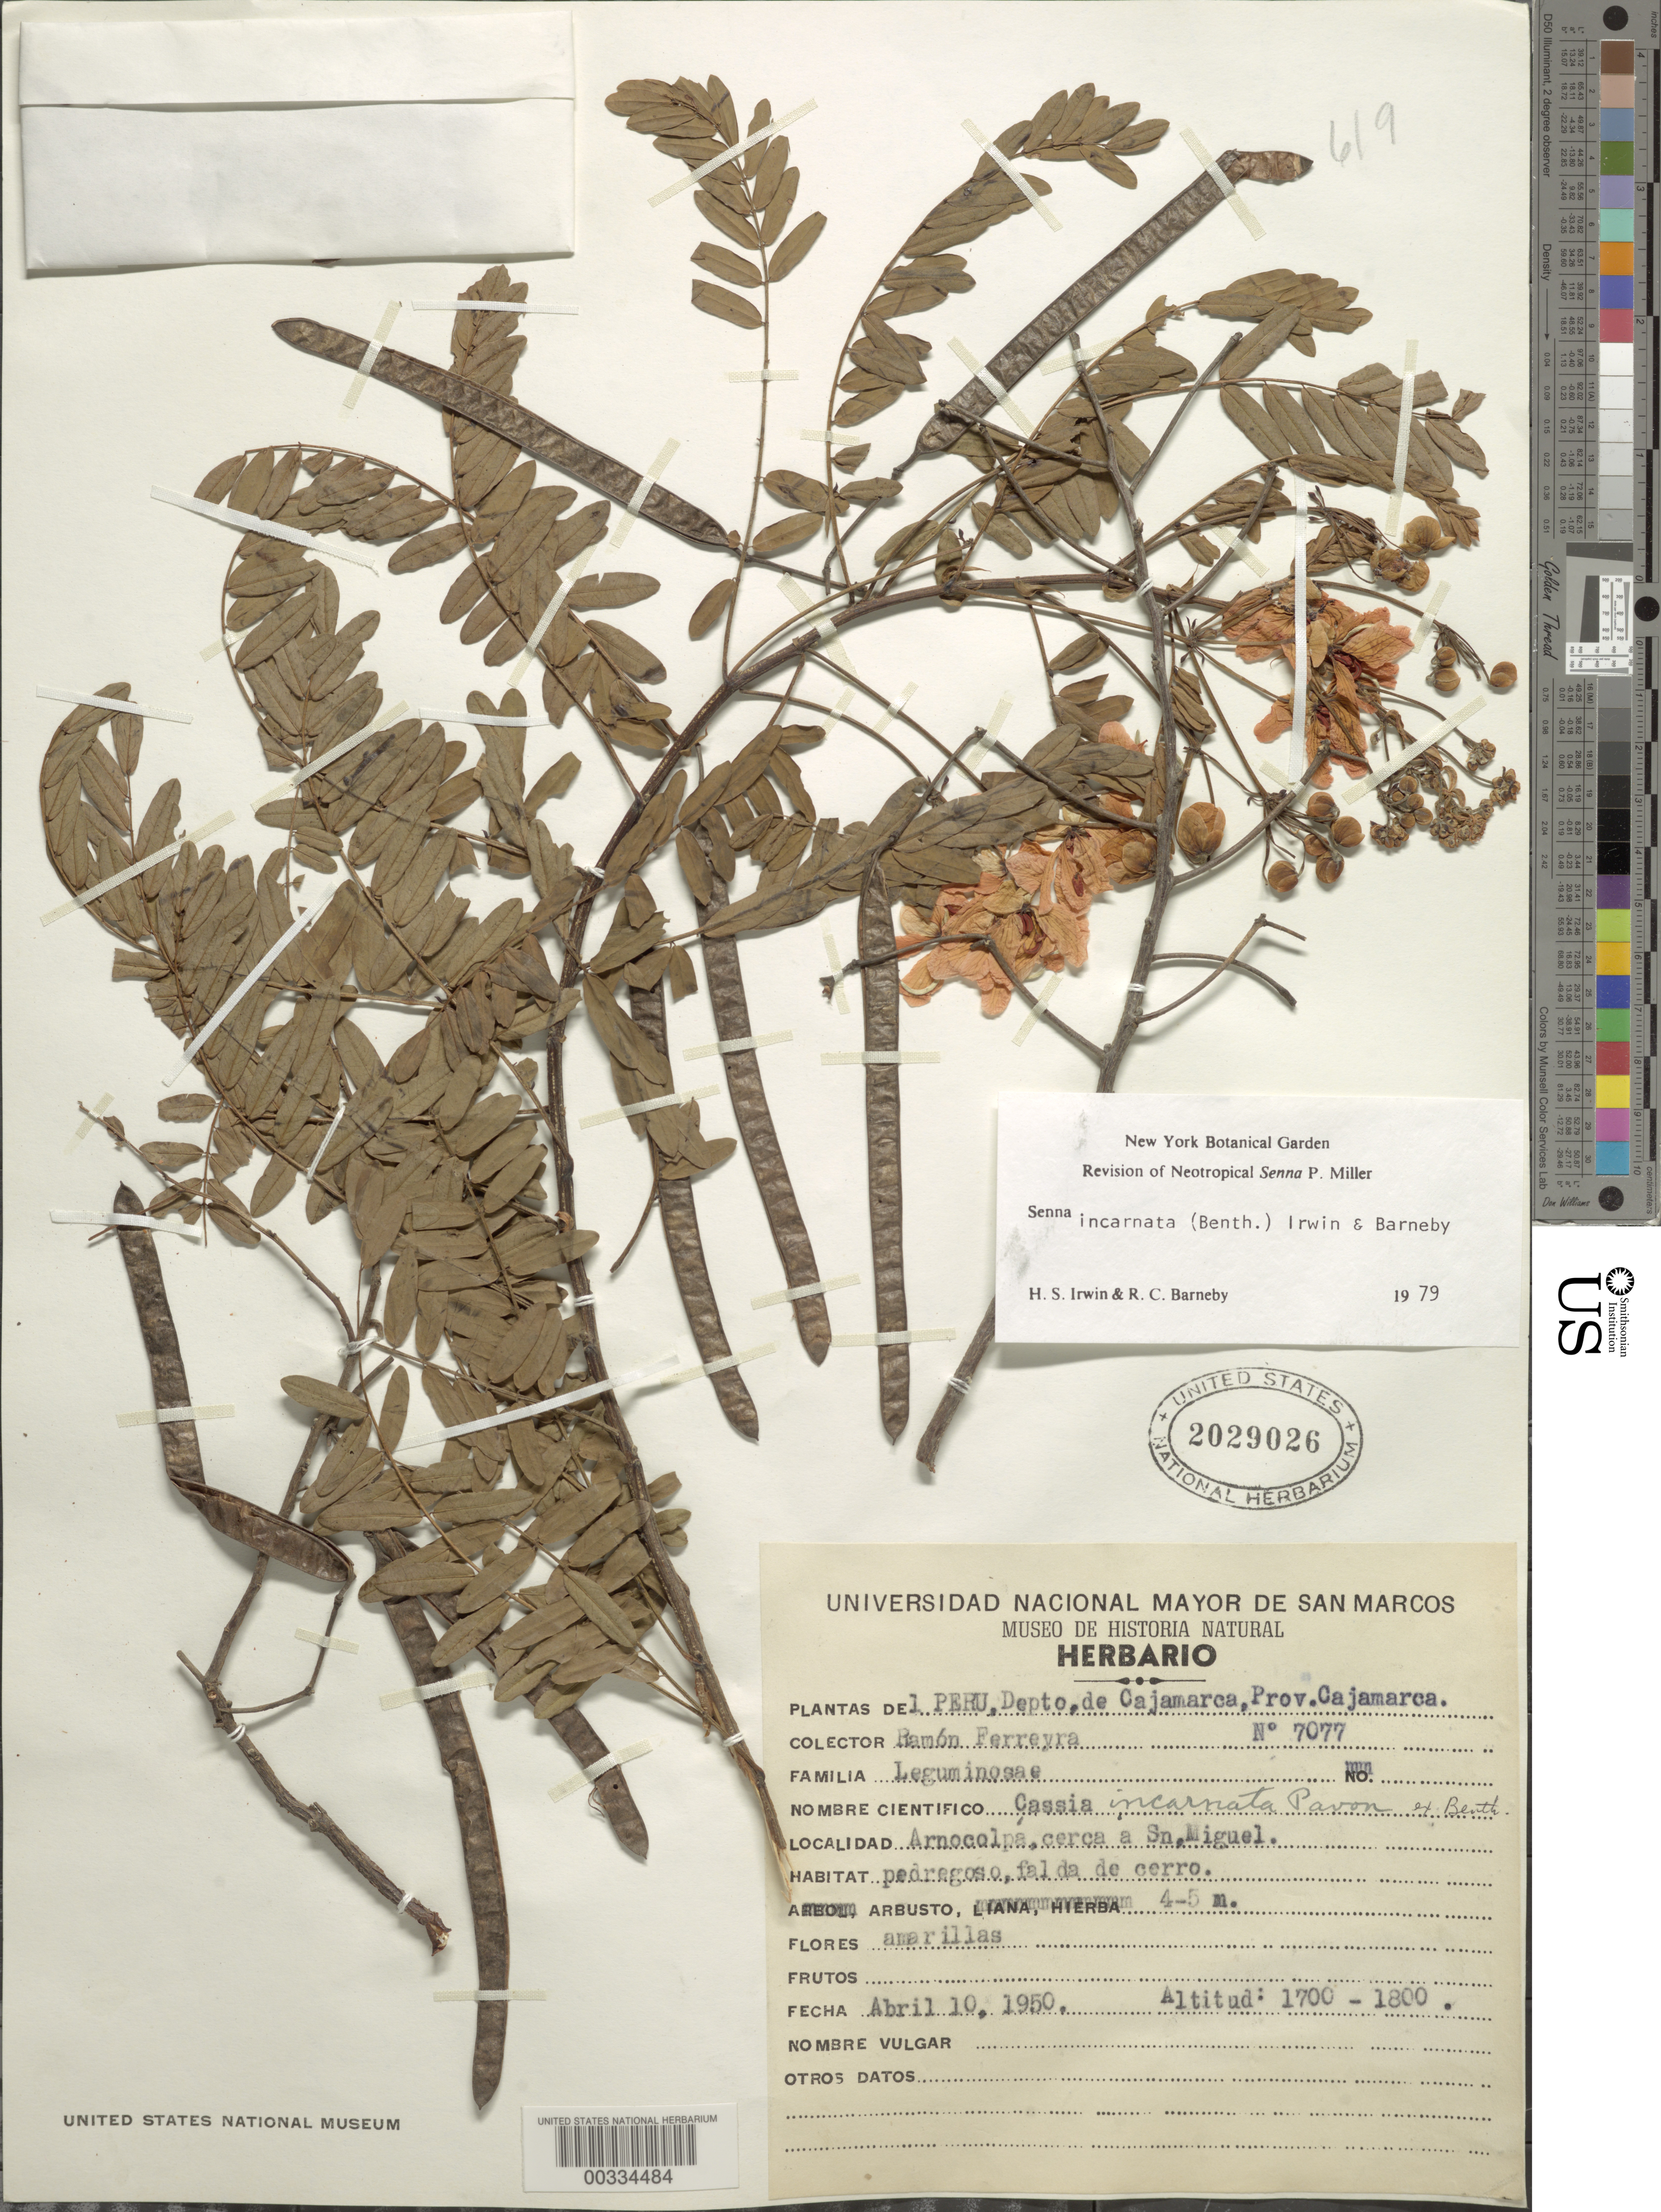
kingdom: Plantae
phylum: Tracheophyta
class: Magnoliopsida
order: Fabales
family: Fabaceae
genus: Senna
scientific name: Senna incarnata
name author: (Pav. ex Benth.) H.S. Irwin & Barneby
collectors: R. A. Ferreyra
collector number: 7077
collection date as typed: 10 Apr 1950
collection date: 1950-04-10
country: Peru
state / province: Cajamarca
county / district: Cajamarca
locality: Arnocolpa, ca. San Miguel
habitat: Rocky, lower slope of cerro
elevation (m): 1700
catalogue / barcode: US 2029026